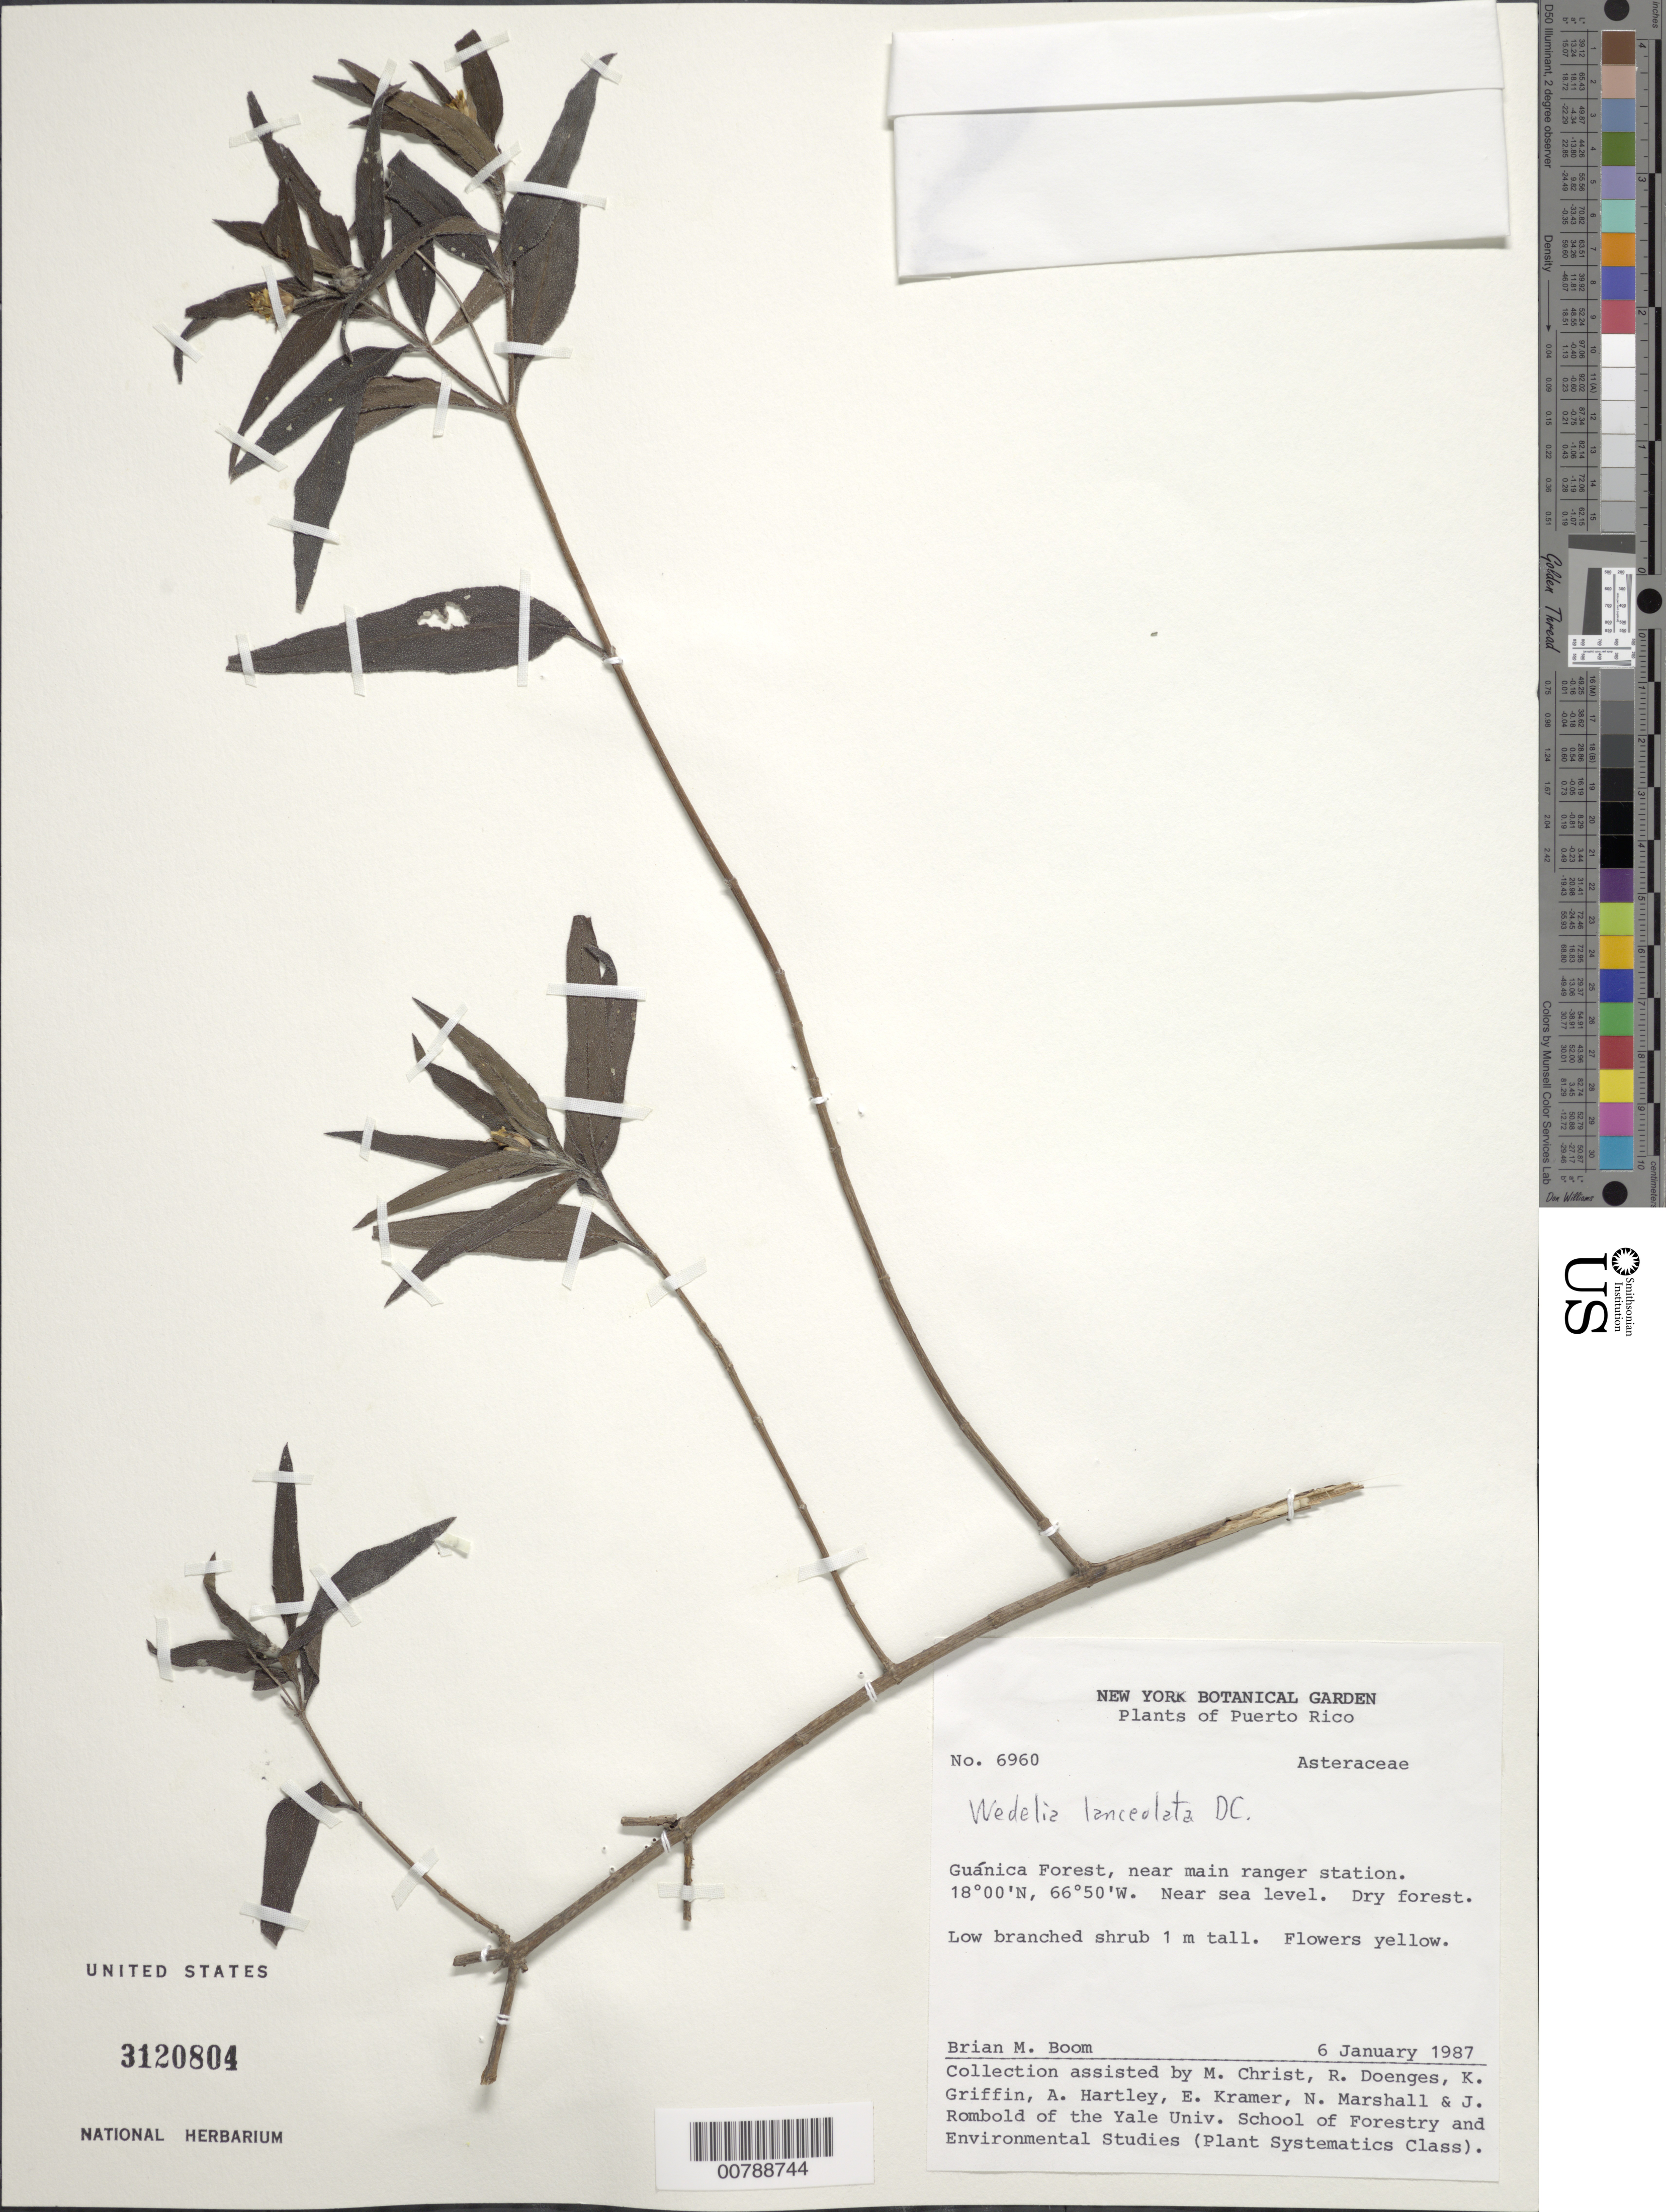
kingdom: Plantae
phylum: Tracheophyta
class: Magnoliopsida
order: Asterales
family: Asteraceae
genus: Wedelia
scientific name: Wedelia lanceolata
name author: DC.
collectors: B. M. Boom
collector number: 6960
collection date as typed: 06 Jan 1987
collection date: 1987-01-06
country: Puerto Rico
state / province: Guánica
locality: Guanica Forest, near main ranger station. Near sea level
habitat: Dry forest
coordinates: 18, -66.83333333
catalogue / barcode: US 3120804